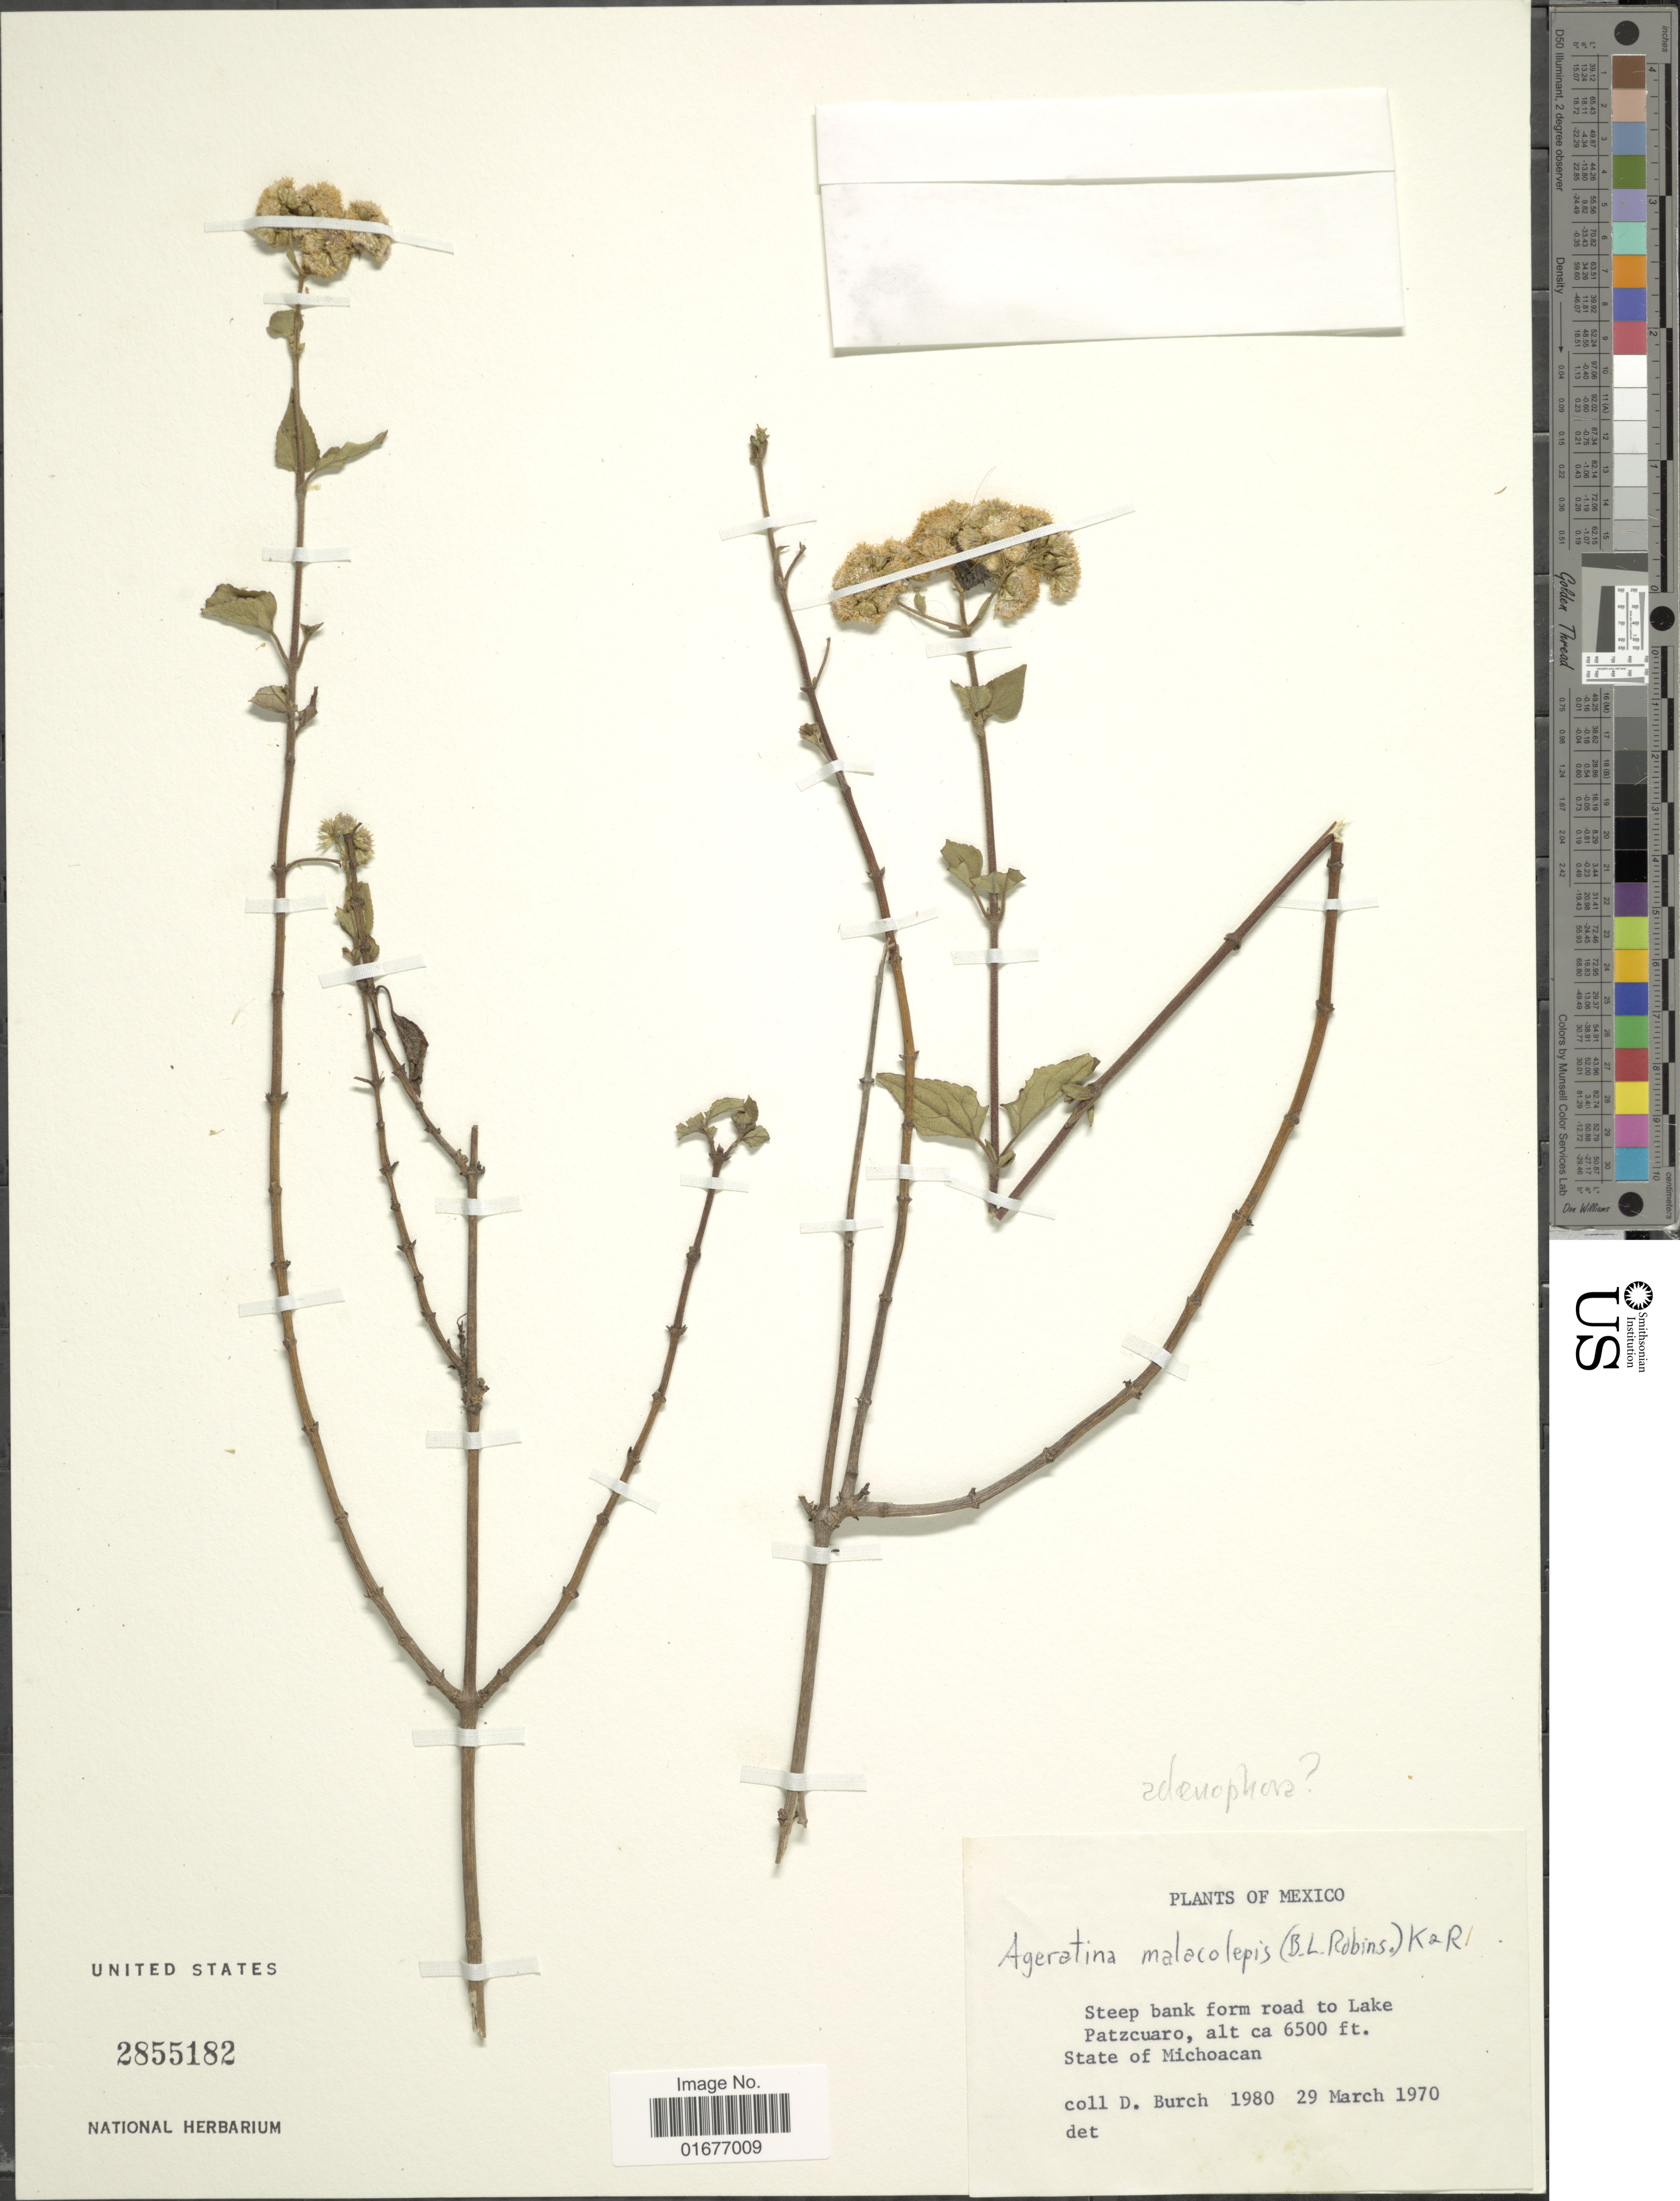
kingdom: Plantae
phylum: Tracheophyta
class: Magnoliopsida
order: Asterales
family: Asteraceae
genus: Ageratina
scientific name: Ageratina sp.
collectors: D. Burch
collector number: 1980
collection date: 1970-03-29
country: Mexico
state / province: Michoacán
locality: Steep bank from road to Lake Patzcuaro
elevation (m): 1981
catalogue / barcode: US 2855182